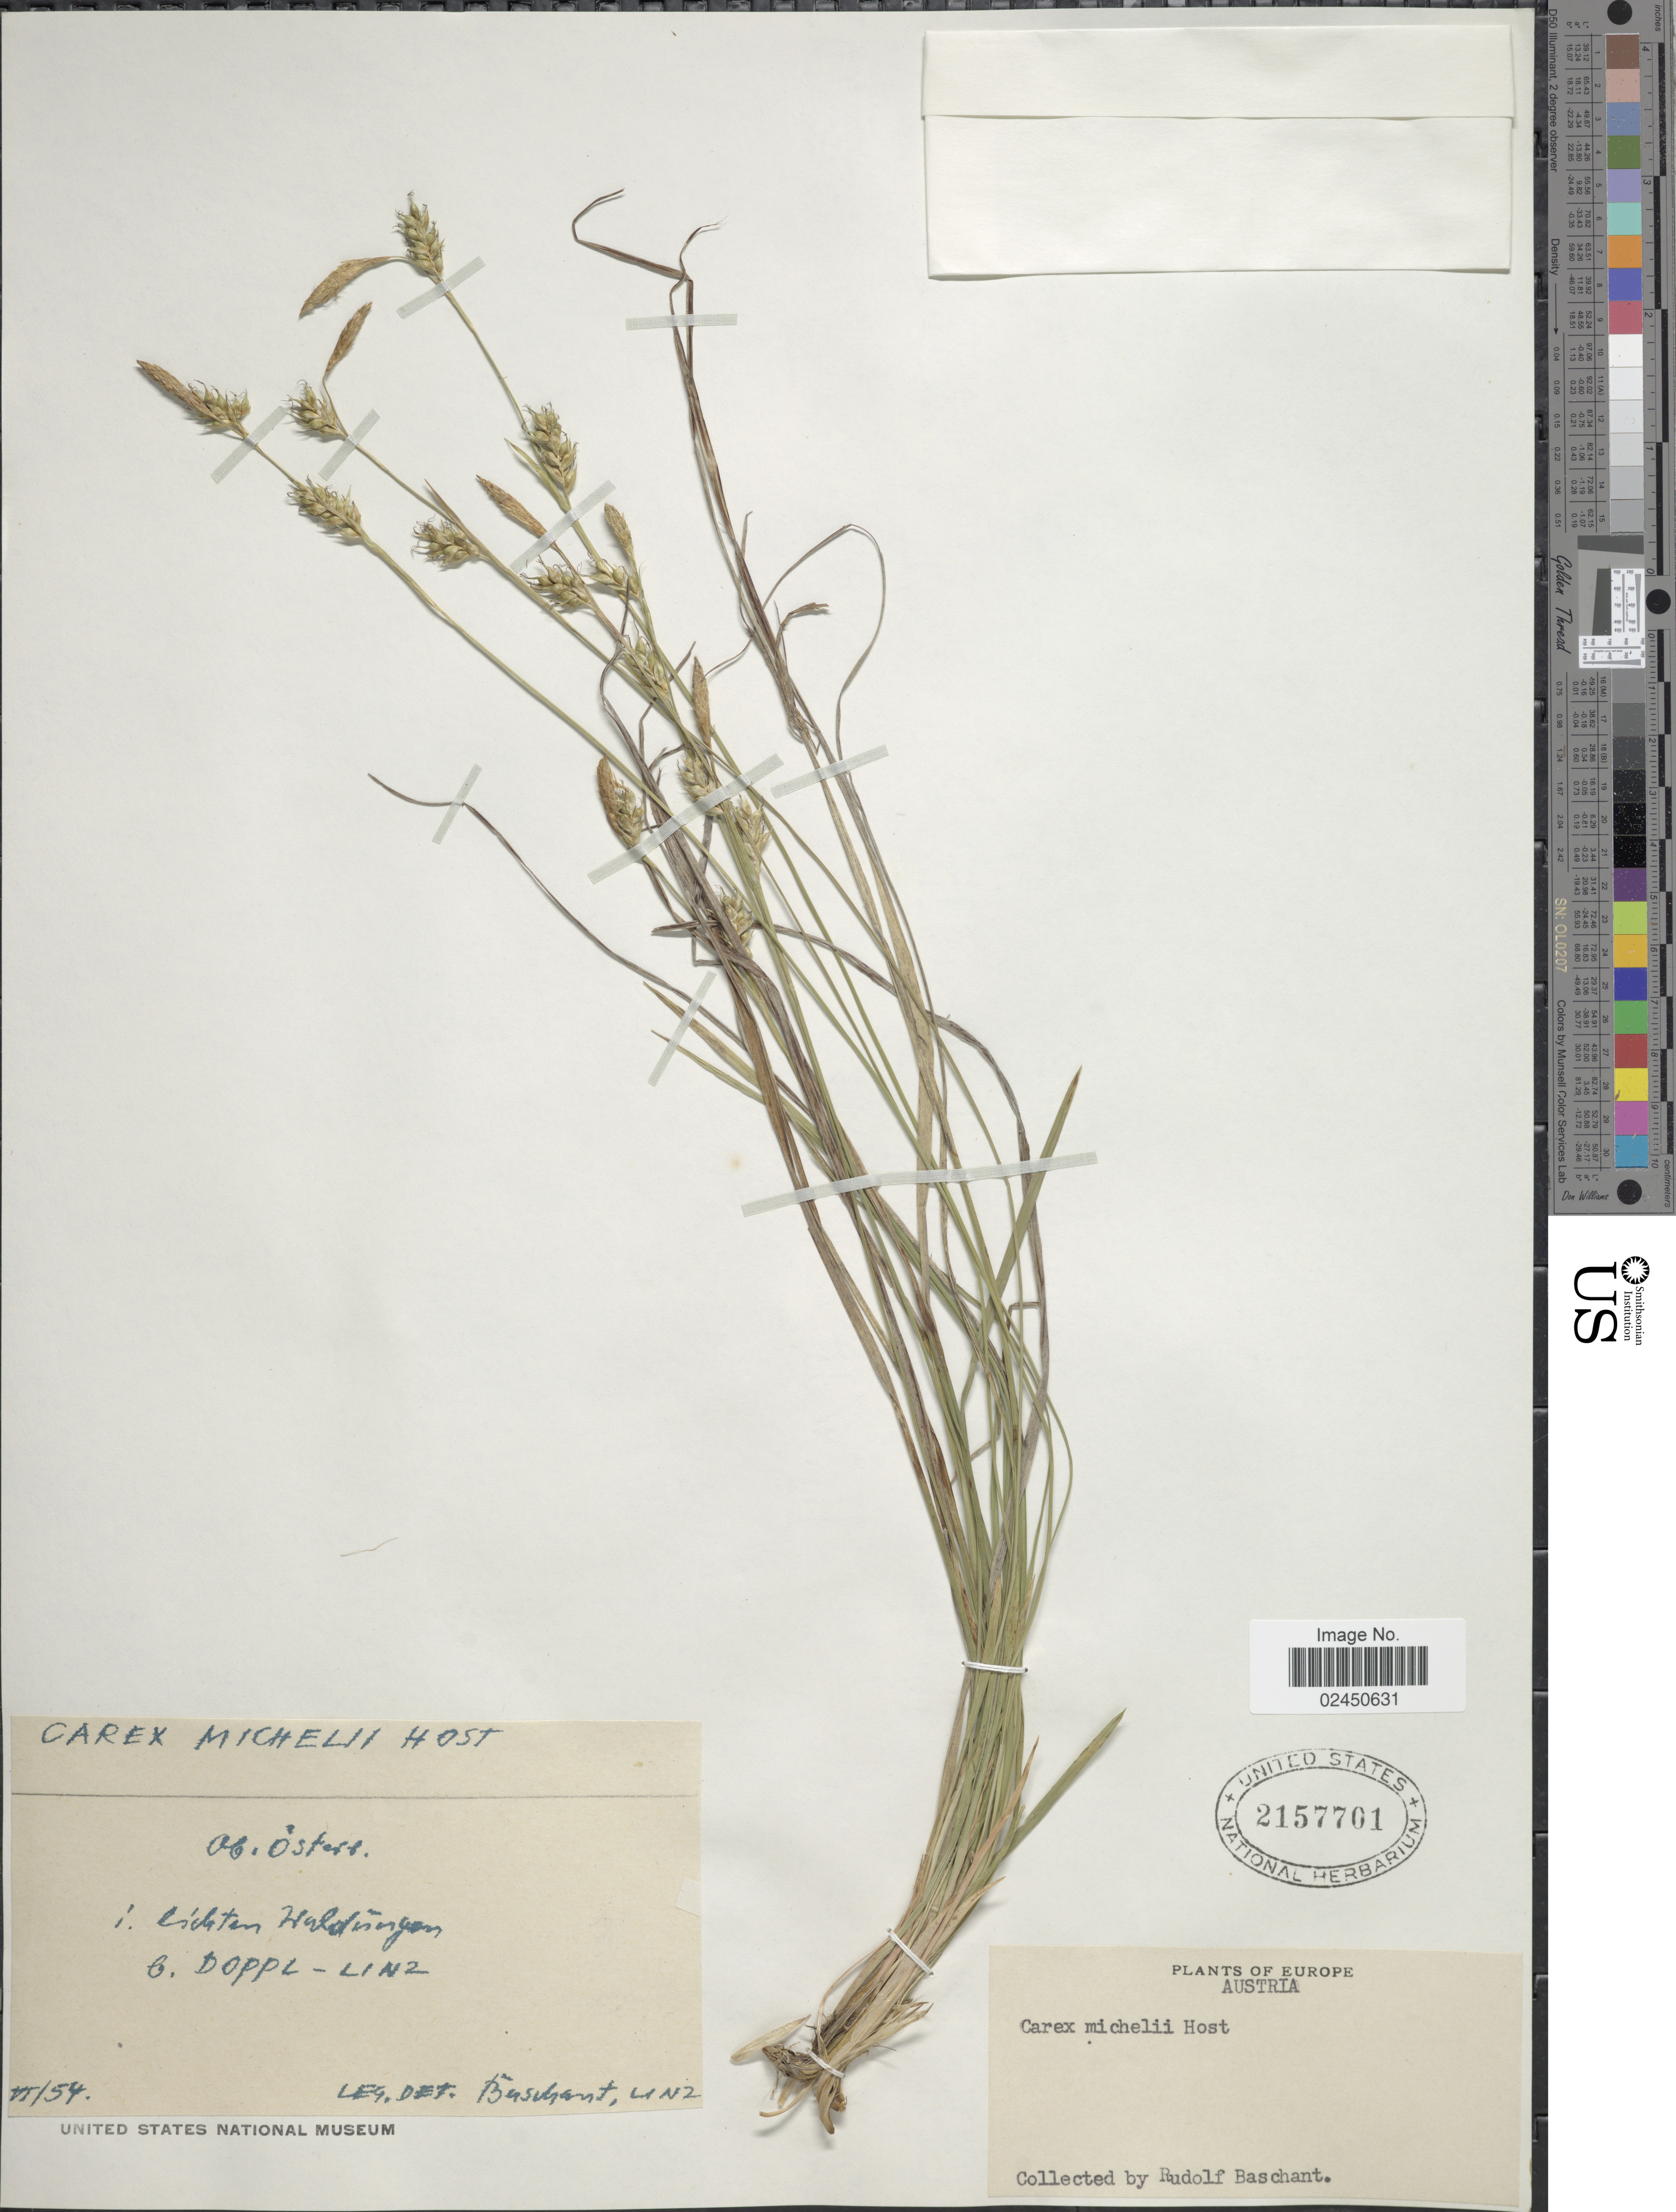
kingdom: Plantae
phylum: Tracheophyta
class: Liliopsida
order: Poales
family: Cyperaceae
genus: Carex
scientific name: Carex michelii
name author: Host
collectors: R. Baschant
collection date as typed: Transcribed d/m/y: /6/54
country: Austria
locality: Lichten Haldringen [interpreted]. C. Doppl - Linz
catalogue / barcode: US 2157701